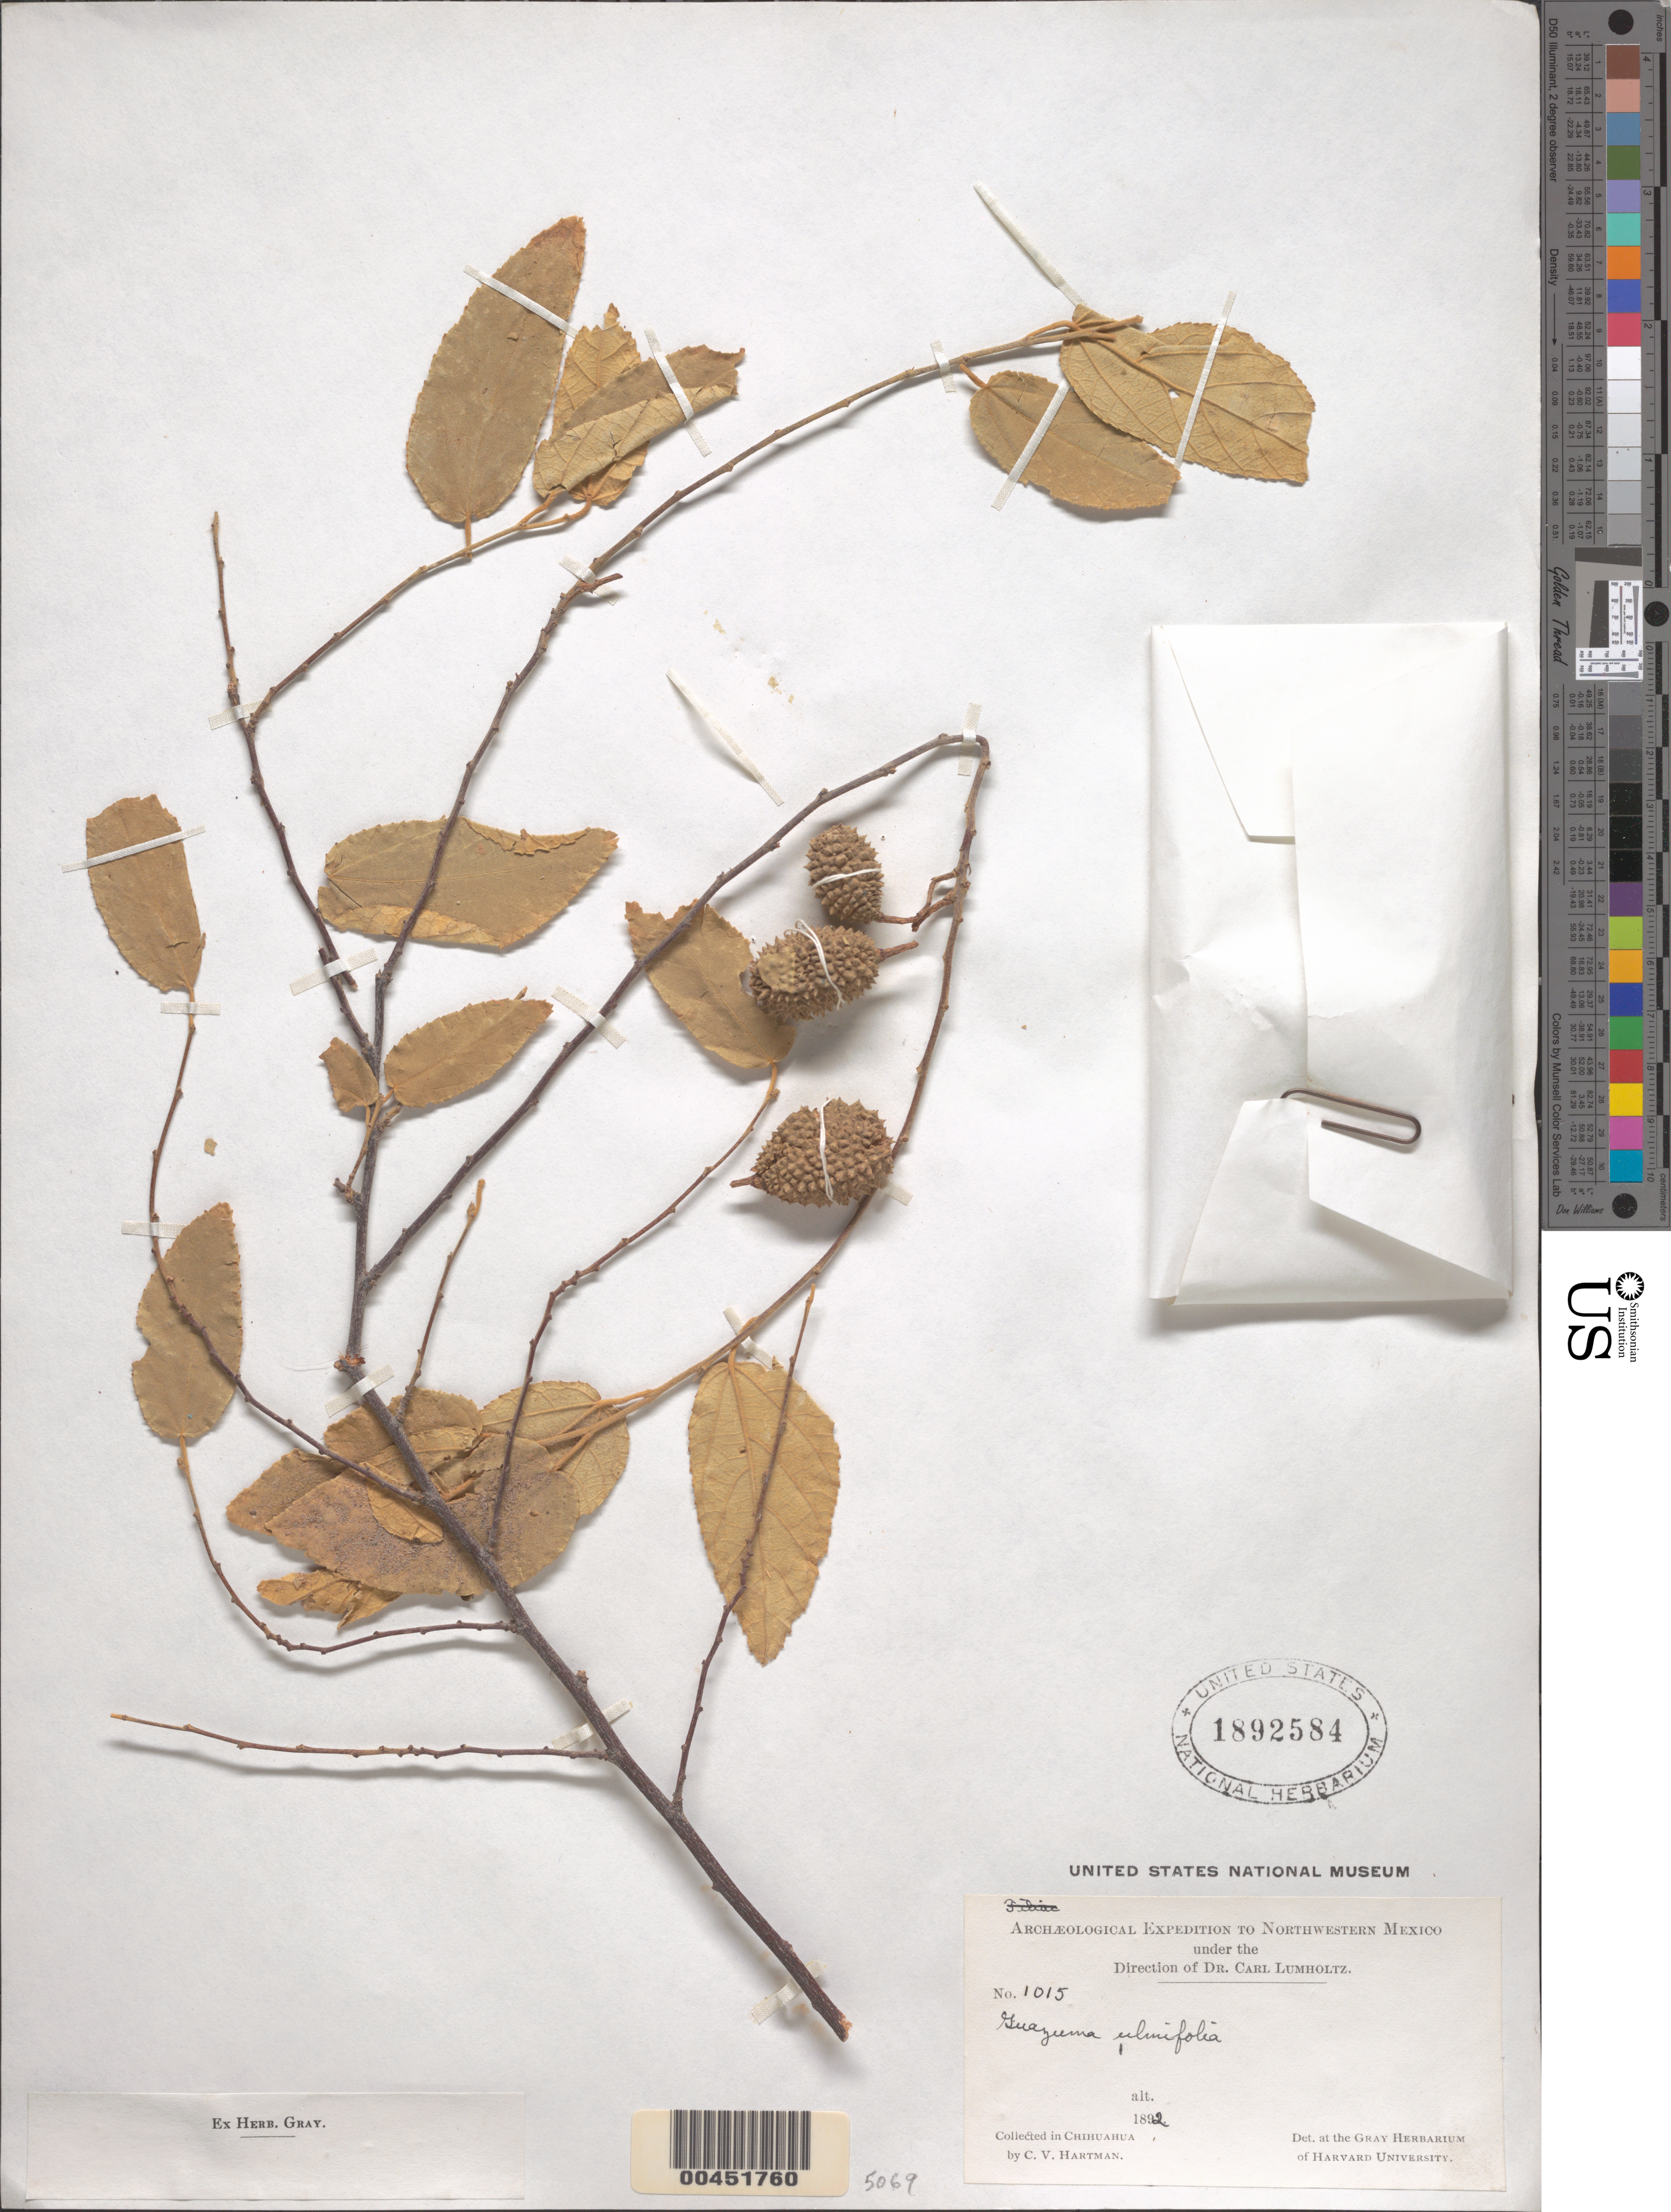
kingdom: Plantae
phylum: Tracheophyta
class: Magnoliopsida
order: Malvales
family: Malvaceae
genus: Guazuma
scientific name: Guazuma ulmifolia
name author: Lam.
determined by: Dorr, L. J., (BOT), Smithsonian Institution - National Museum of Natural History (UNITED STATES)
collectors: C. V. Hartman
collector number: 1015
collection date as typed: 1892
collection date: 1892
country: Mexico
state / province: Chihuahua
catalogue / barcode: US 1892584